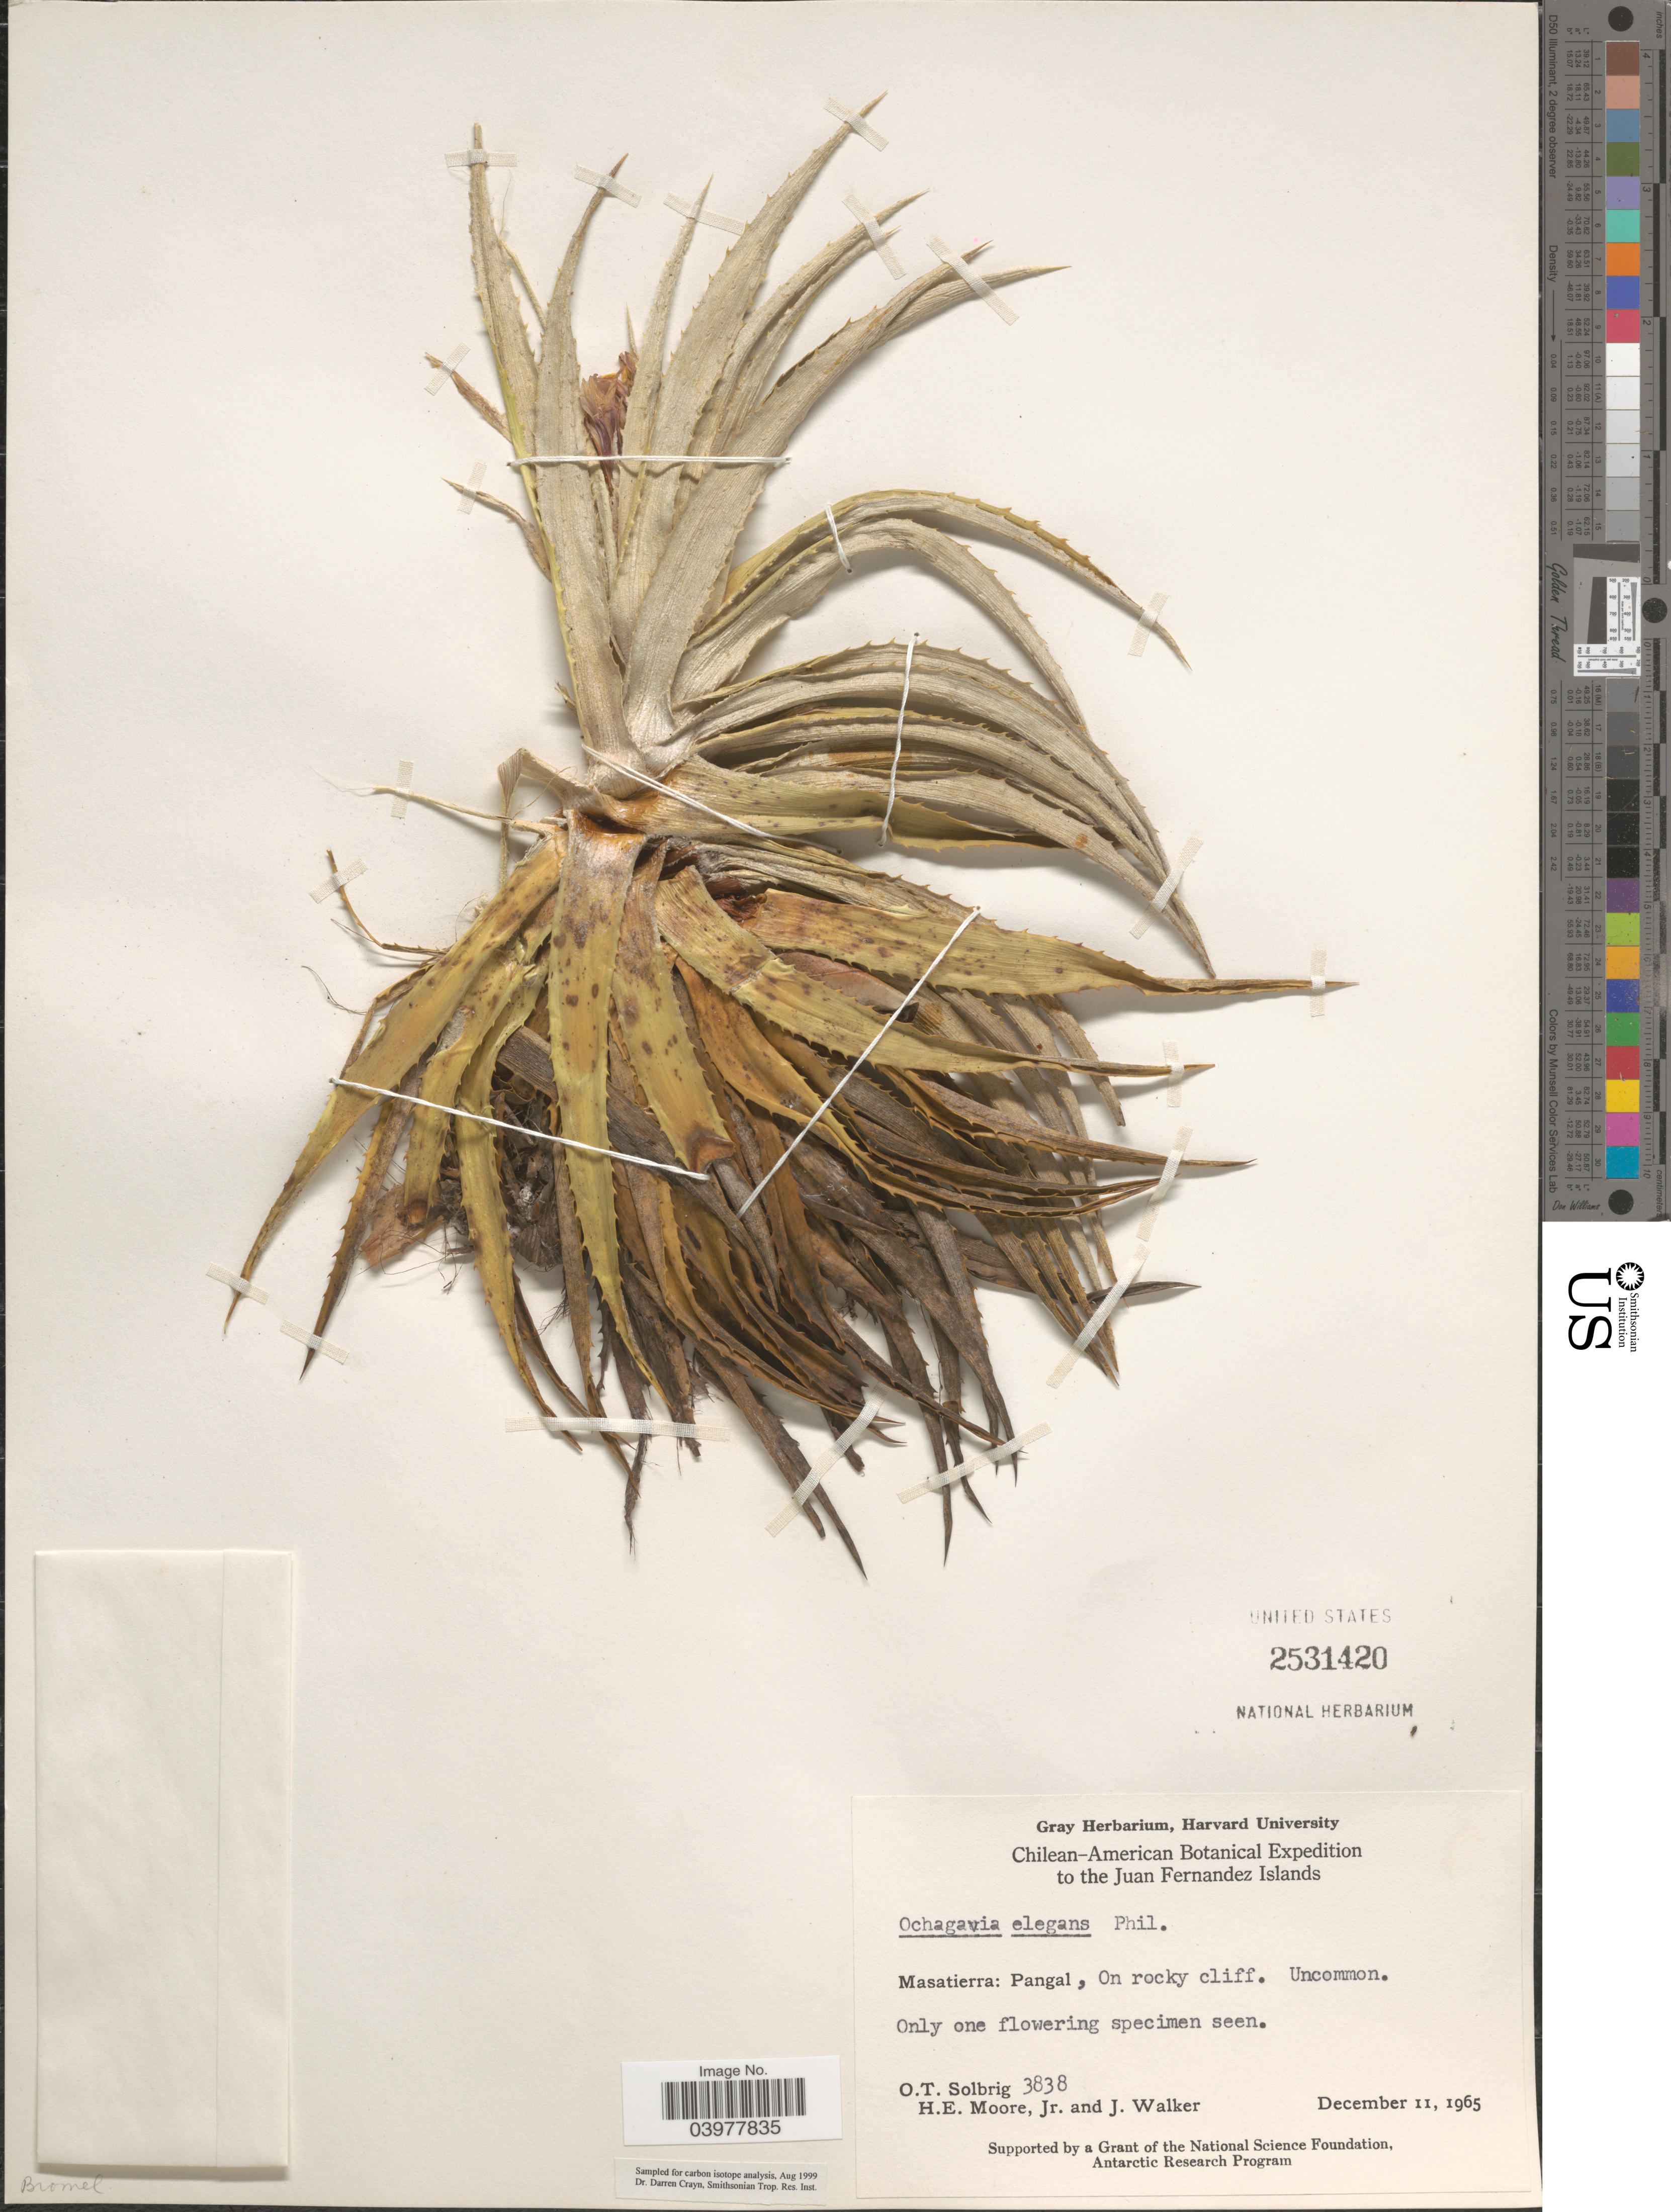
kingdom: Plantae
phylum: Tracheophyta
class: Liliopsida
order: Poales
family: Bromeliaceae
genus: Ochagavia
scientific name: Ochagavia elegans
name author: Phil.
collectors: O. T. Solbrig, H. Moore & J. Walker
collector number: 3838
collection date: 1965-12-11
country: Chile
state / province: Valparaíso (V)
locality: Juan Fernandez Islands. Masatierra: Pangal, On rocky cliff.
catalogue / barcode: US 2531420